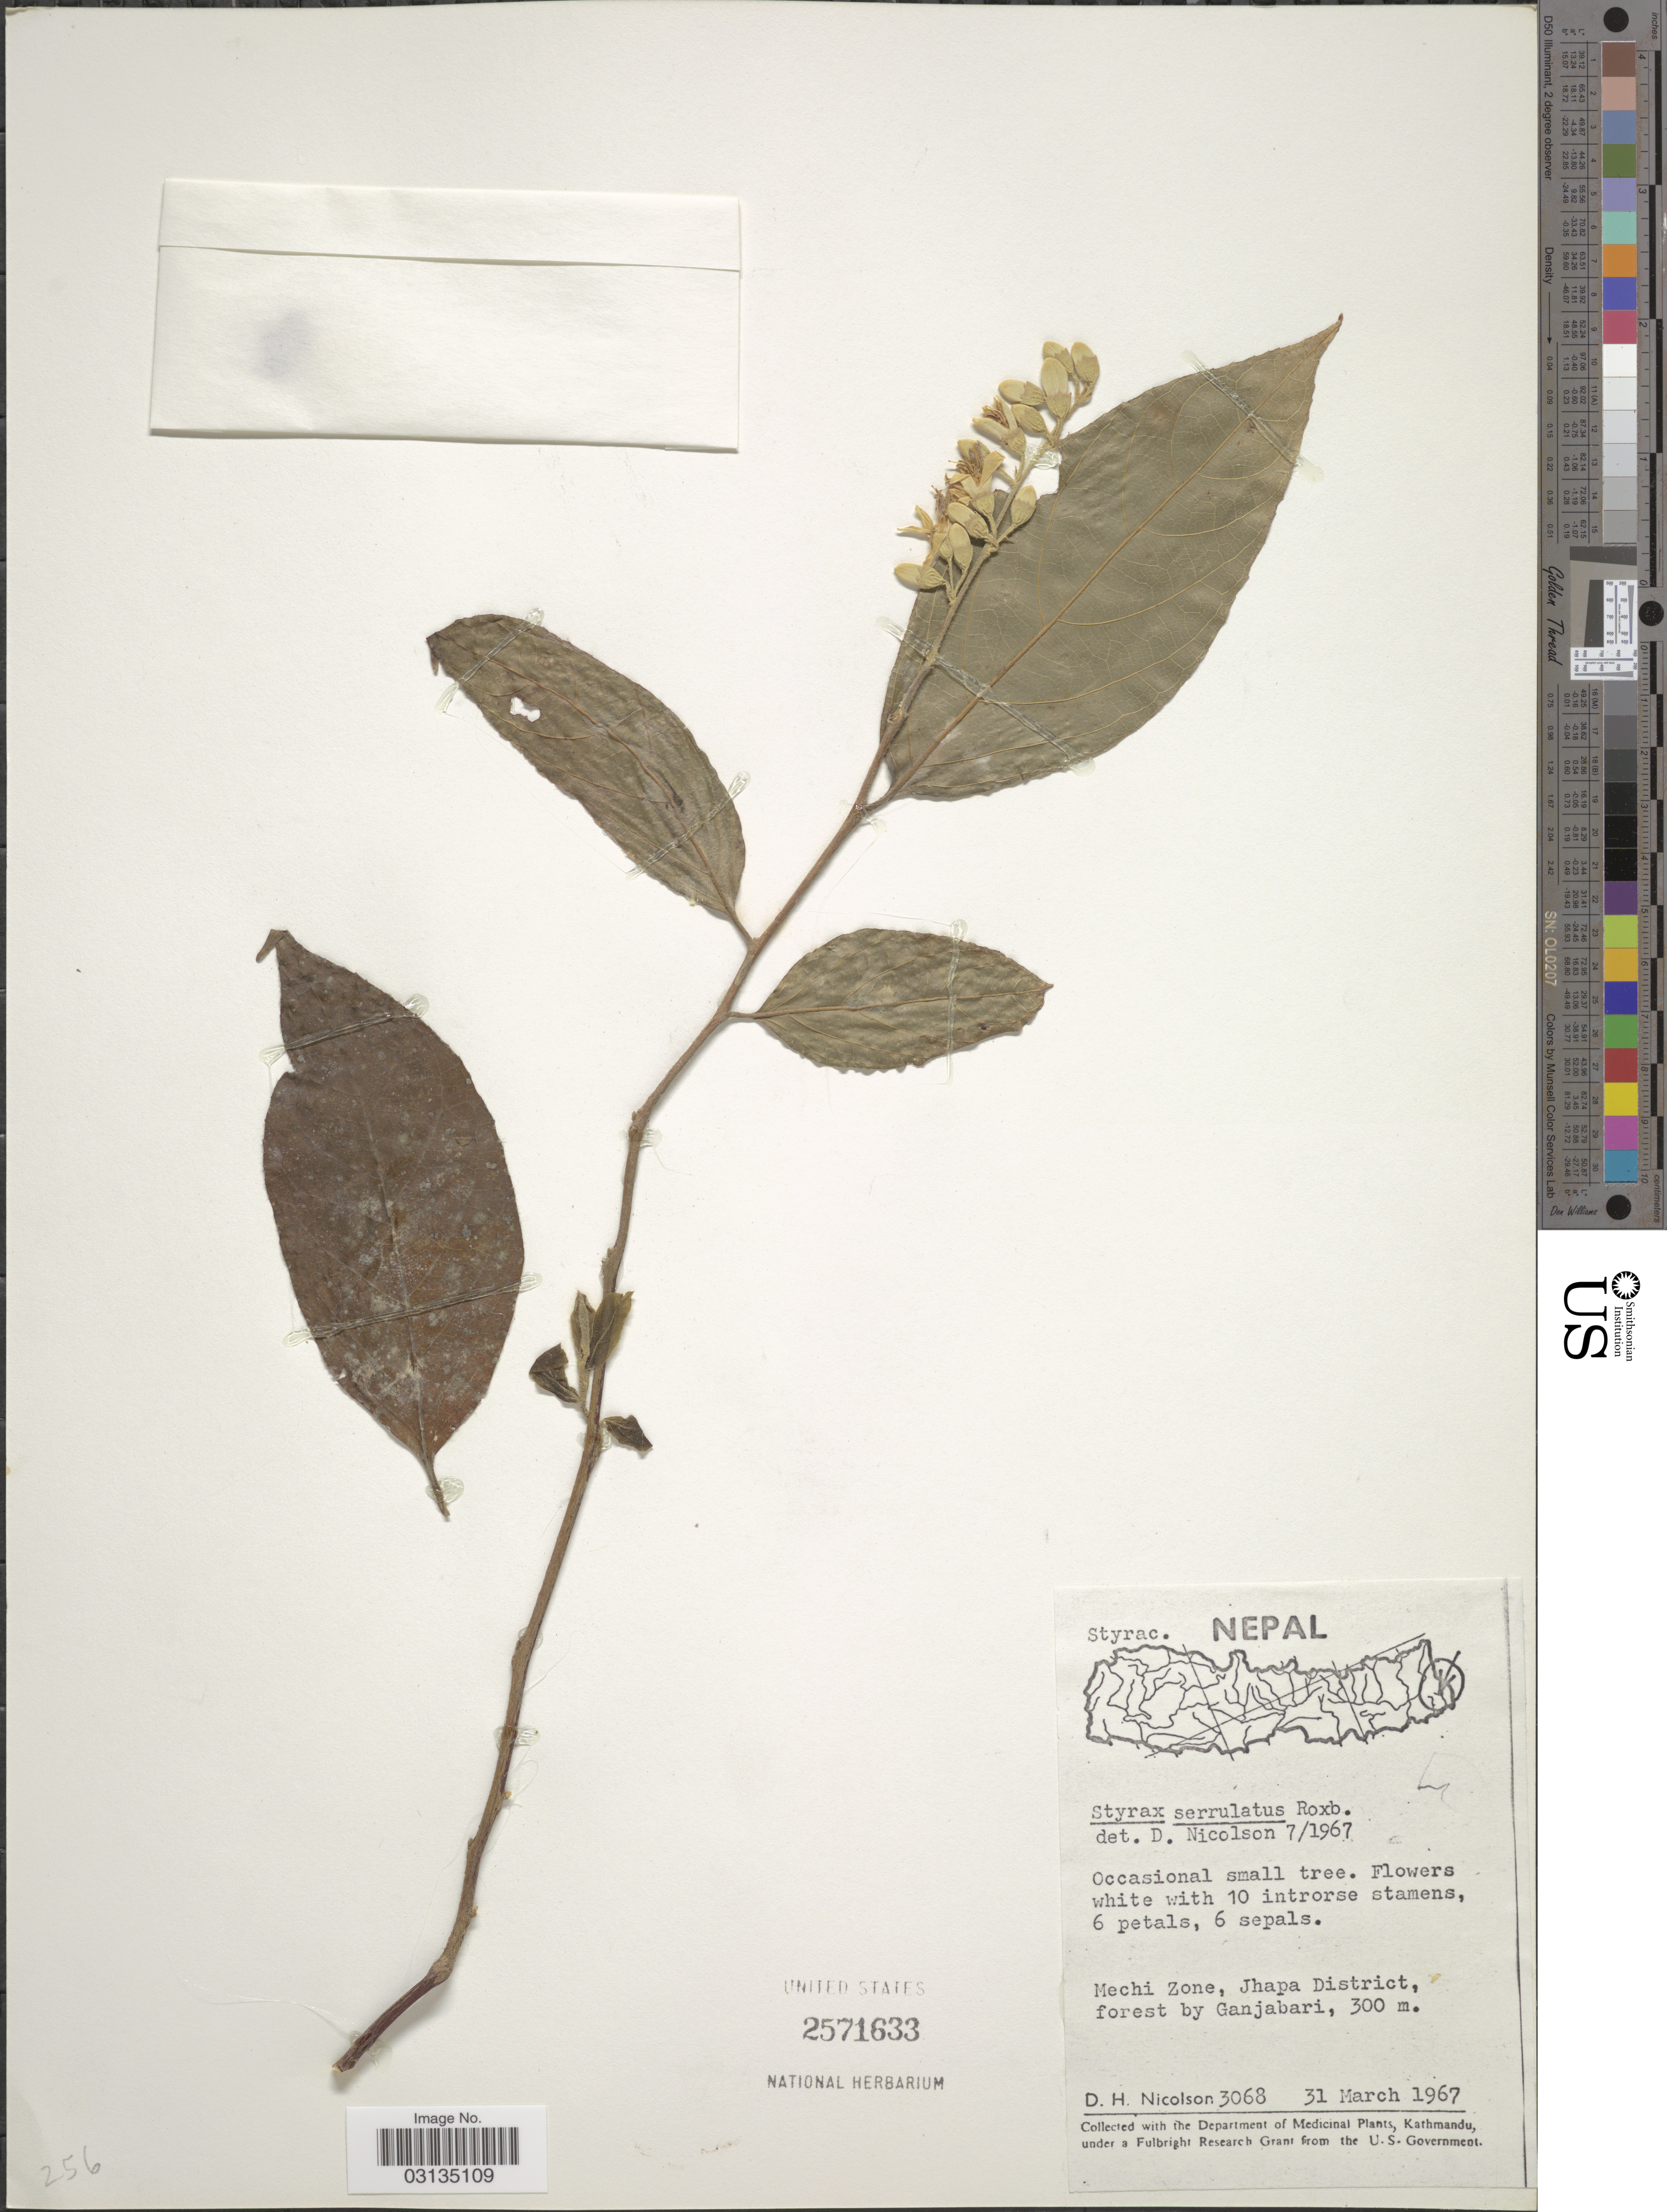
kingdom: Plantae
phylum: Tracheophyta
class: Magnoliopsida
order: Ericales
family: Styracaceae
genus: Styrax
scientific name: Styrax serrulatus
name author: Roxb.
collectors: D. H. Nicolson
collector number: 3068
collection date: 1967-03-31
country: Nepal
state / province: Mechi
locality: Nepal, Mechi Zone, Jhapa District, forest by Ganjabari.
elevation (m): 300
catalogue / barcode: US 2571633